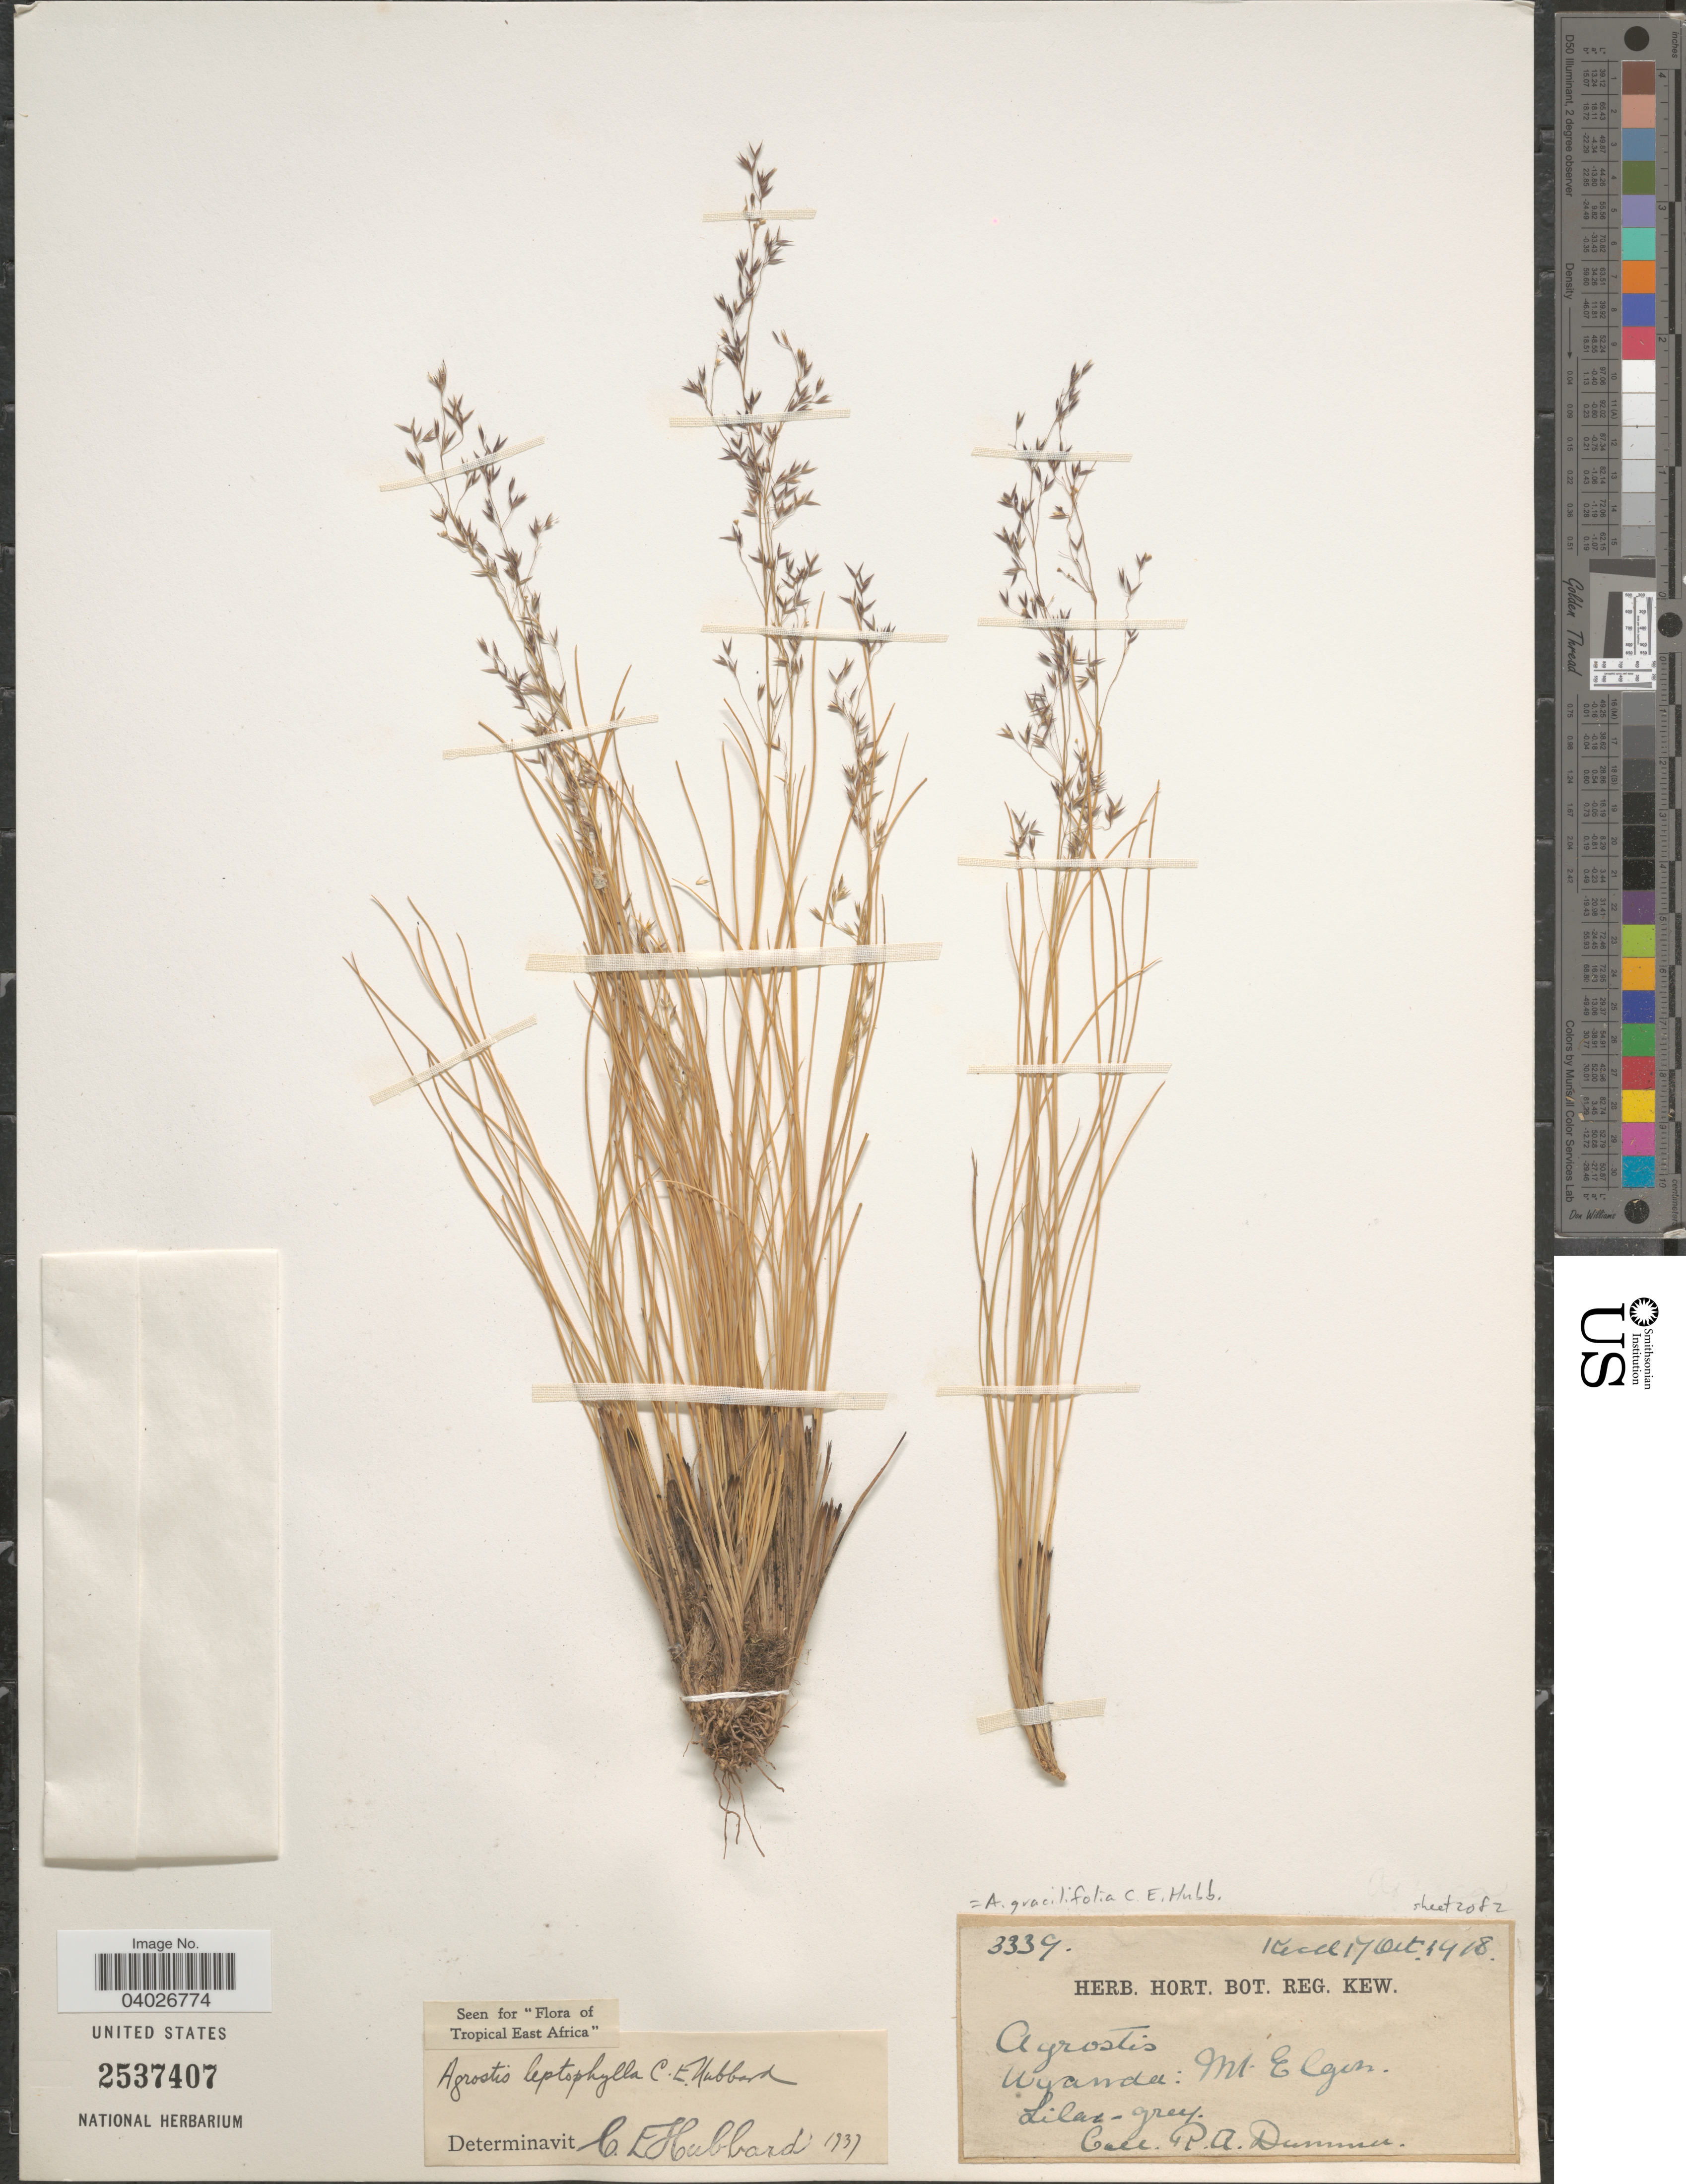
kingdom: Plantae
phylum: Tracheophyta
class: Liliopsida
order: Poales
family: Poaceae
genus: Agrostis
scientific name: Agrostis gracilifolia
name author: C.E. Hubb.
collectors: R. Dümmer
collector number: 3339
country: Uganda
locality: Mt. Elgon.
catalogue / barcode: US 2537407